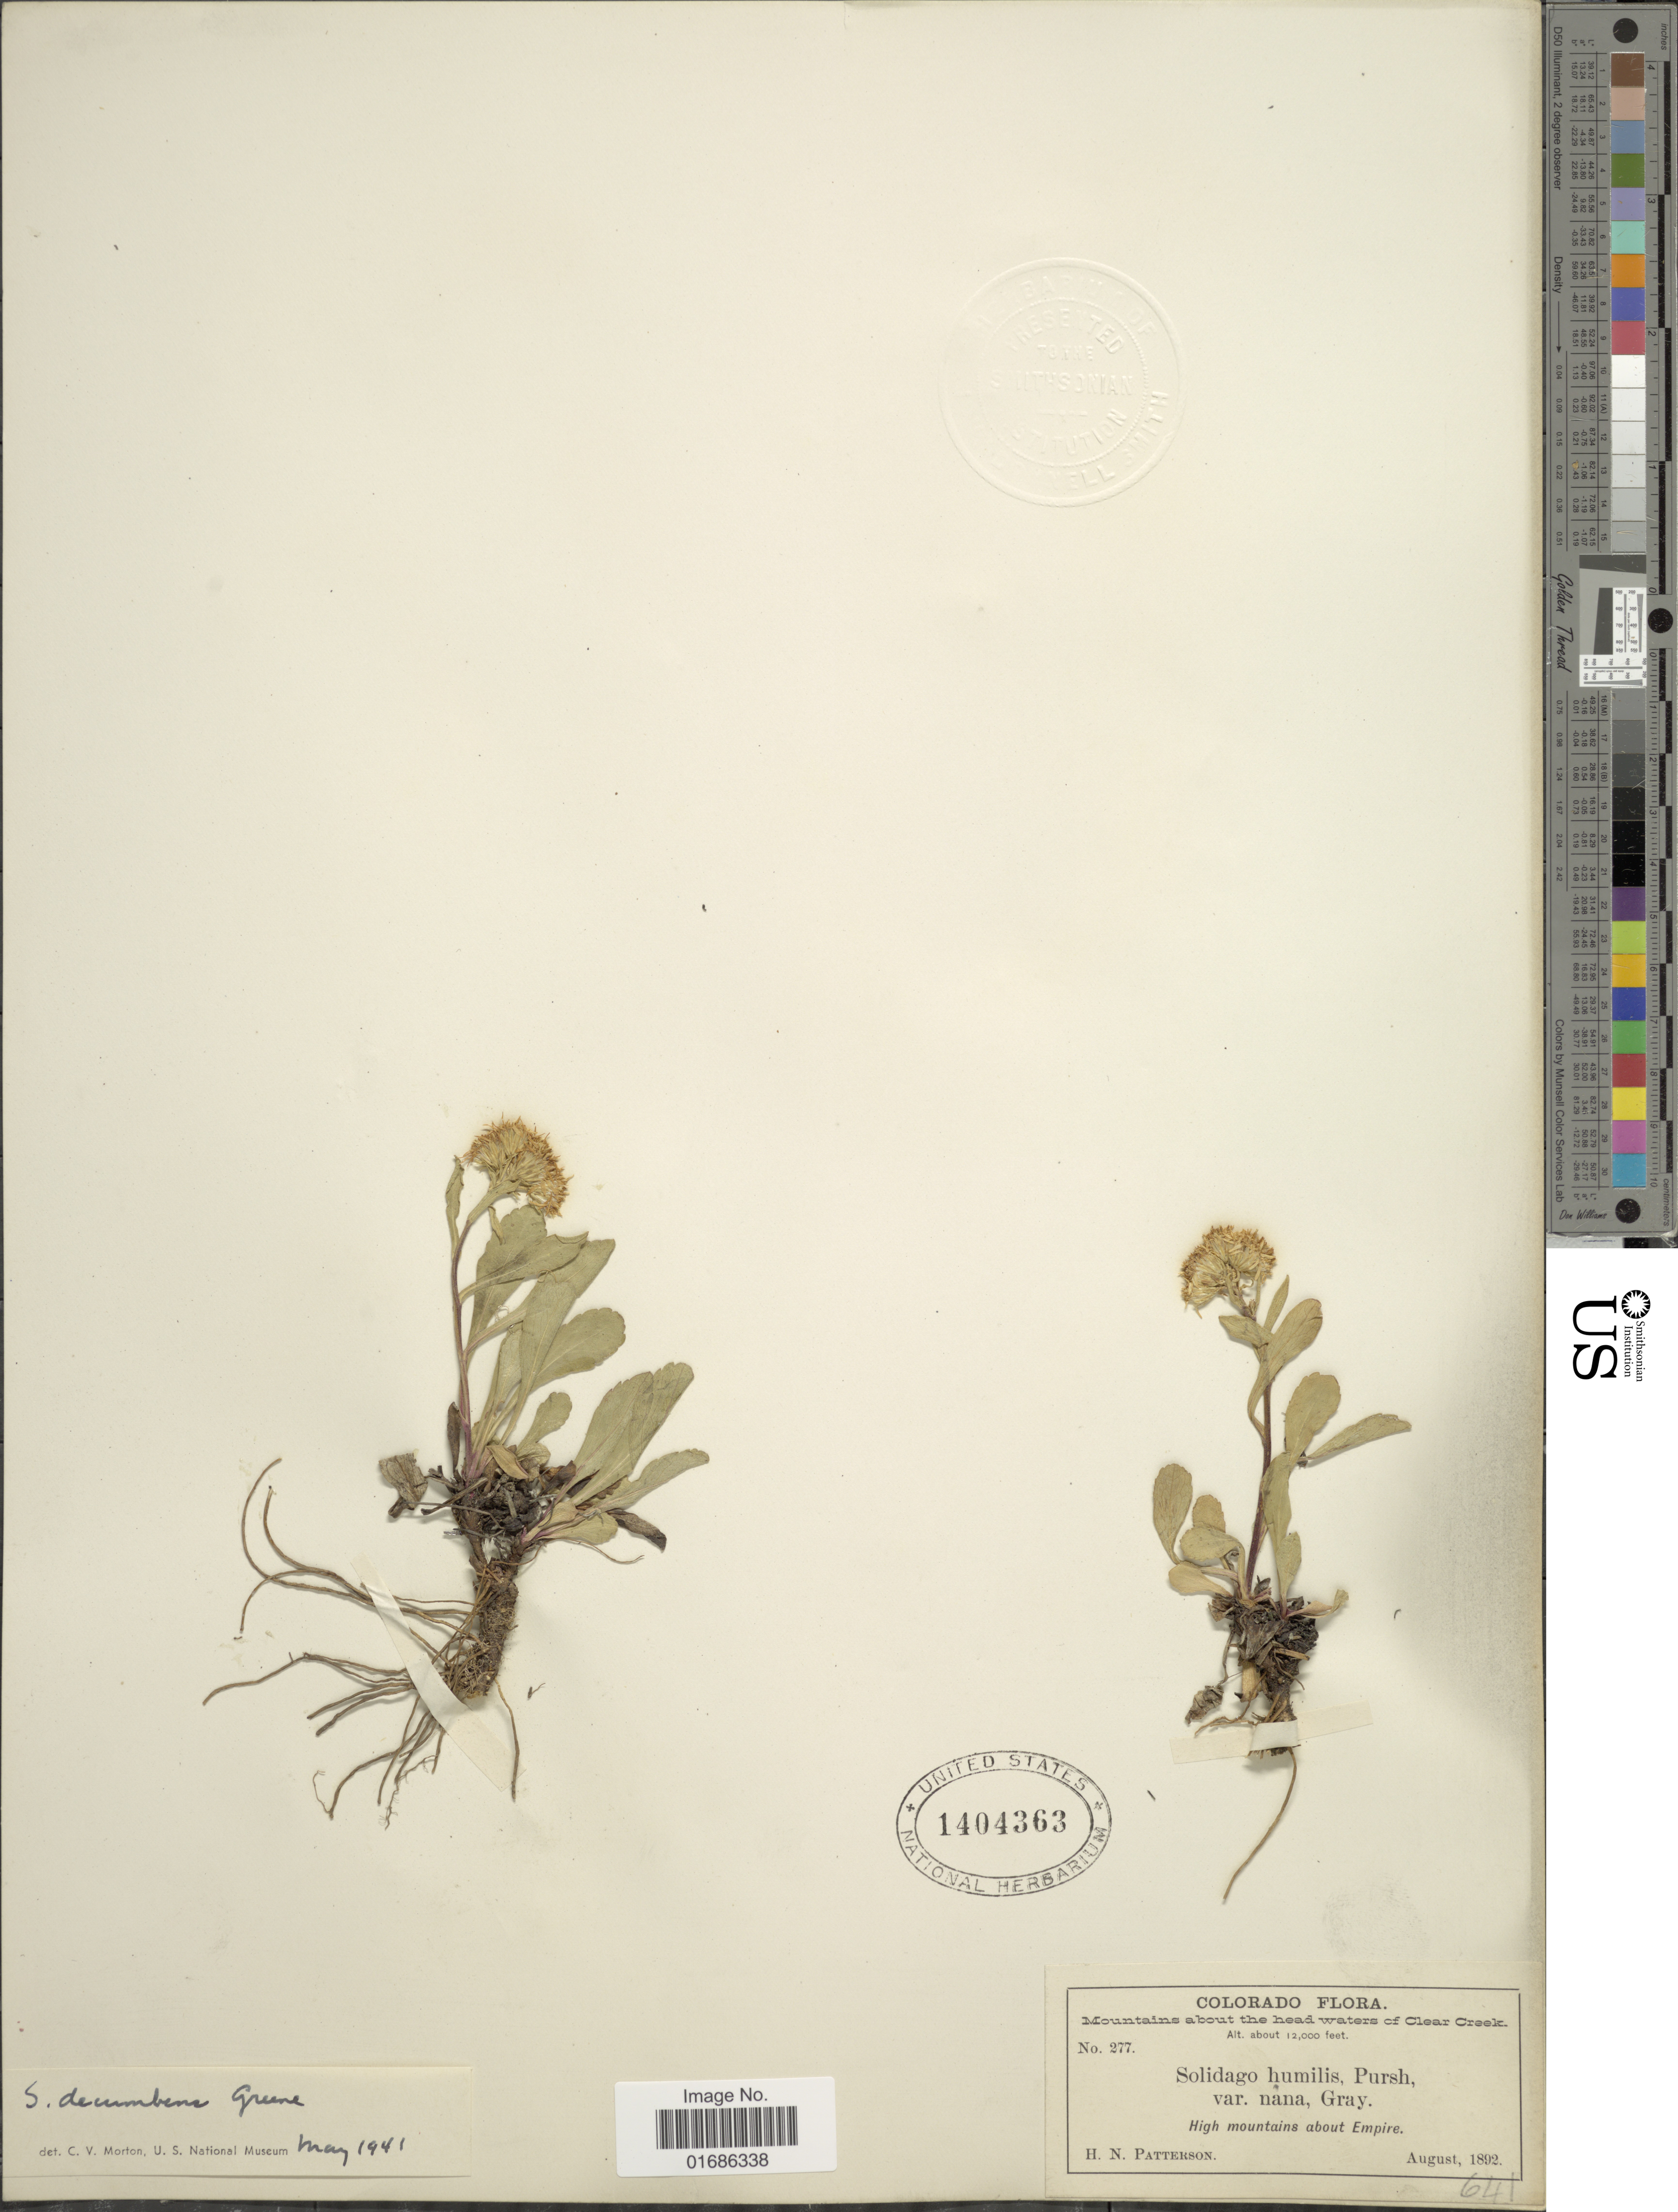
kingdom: Plantae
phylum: Tracheophyta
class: Magnoliopsida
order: Asterales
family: Asteraceae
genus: Solidago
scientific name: Solidago decumbens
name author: Greene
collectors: H. N. Patterson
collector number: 277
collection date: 1892-08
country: United States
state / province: Colorado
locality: High mountains about Empire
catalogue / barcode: US 1404363